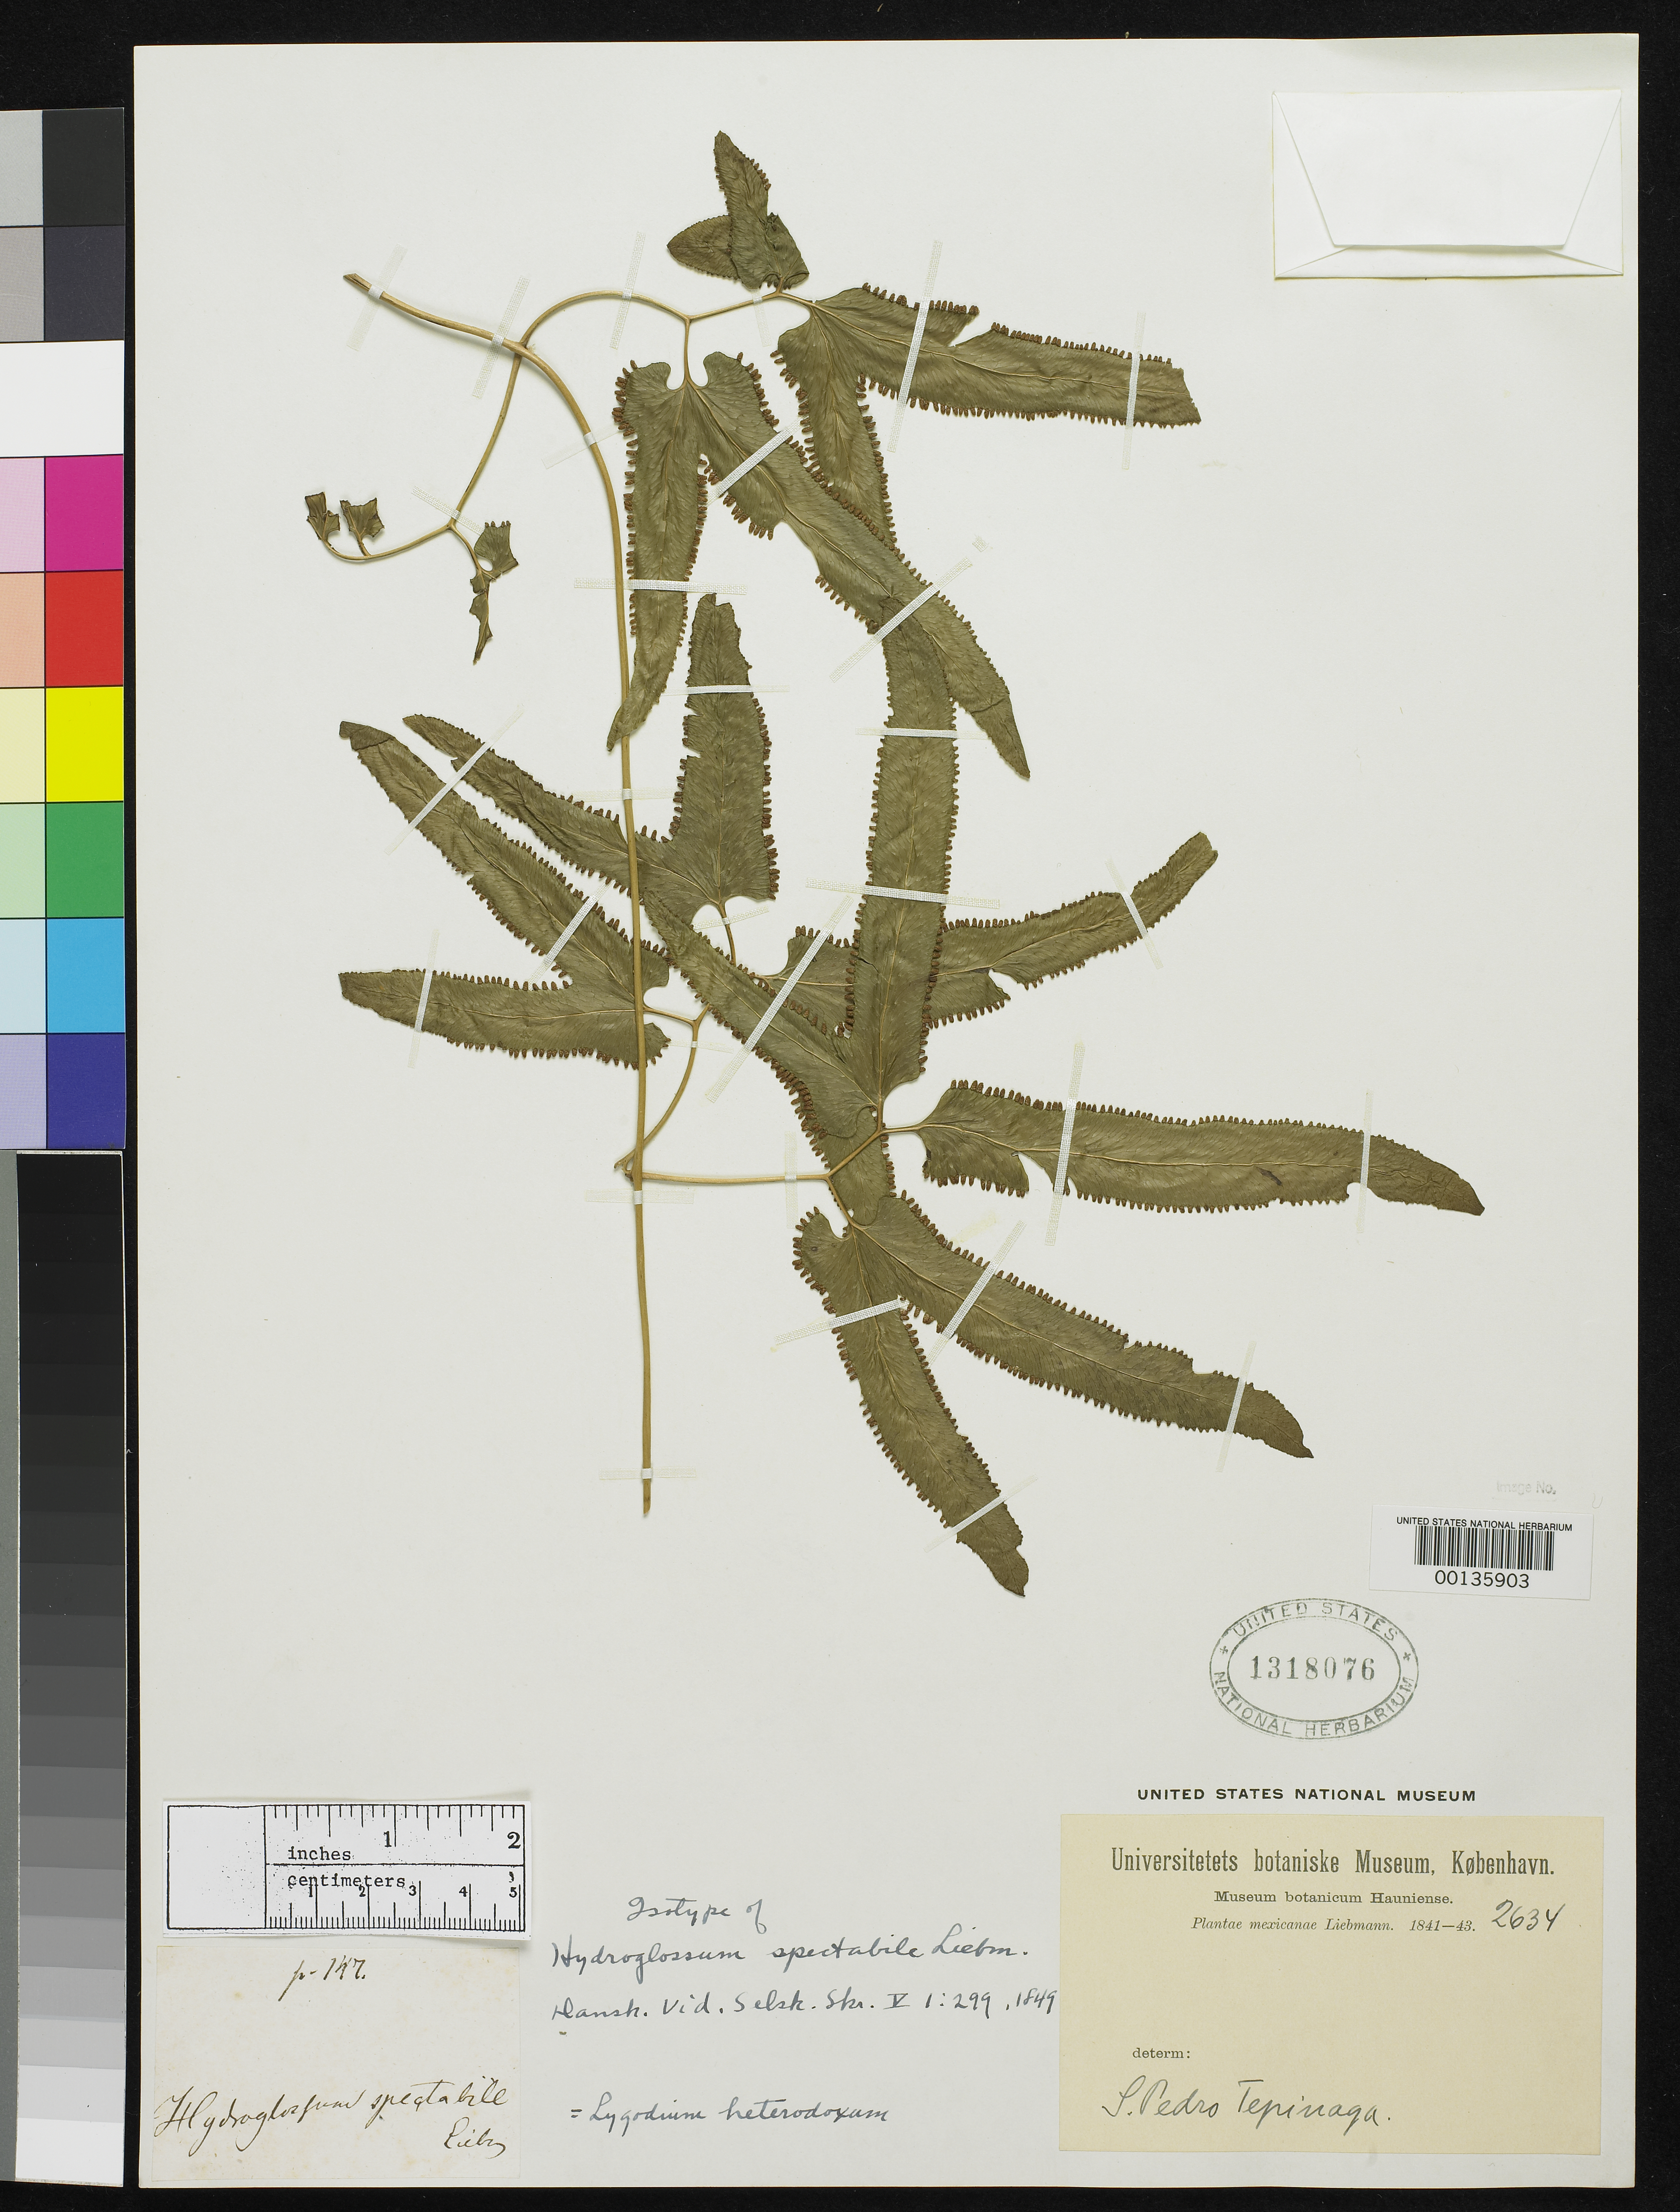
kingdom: Plantae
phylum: Tracheophyta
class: Polypodiopsida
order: Schizaeales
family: Lygodiaceae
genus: Hydroglossum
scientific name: Hydroglossum spectabile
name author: Liebm.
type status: Type Collection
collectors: F. M. Liebmann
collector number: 2634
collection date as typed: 1841 to -- --- 1843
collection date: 1841/1843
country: Mexico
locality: S. Pedro Tepinaga.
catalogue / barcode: US 1318076